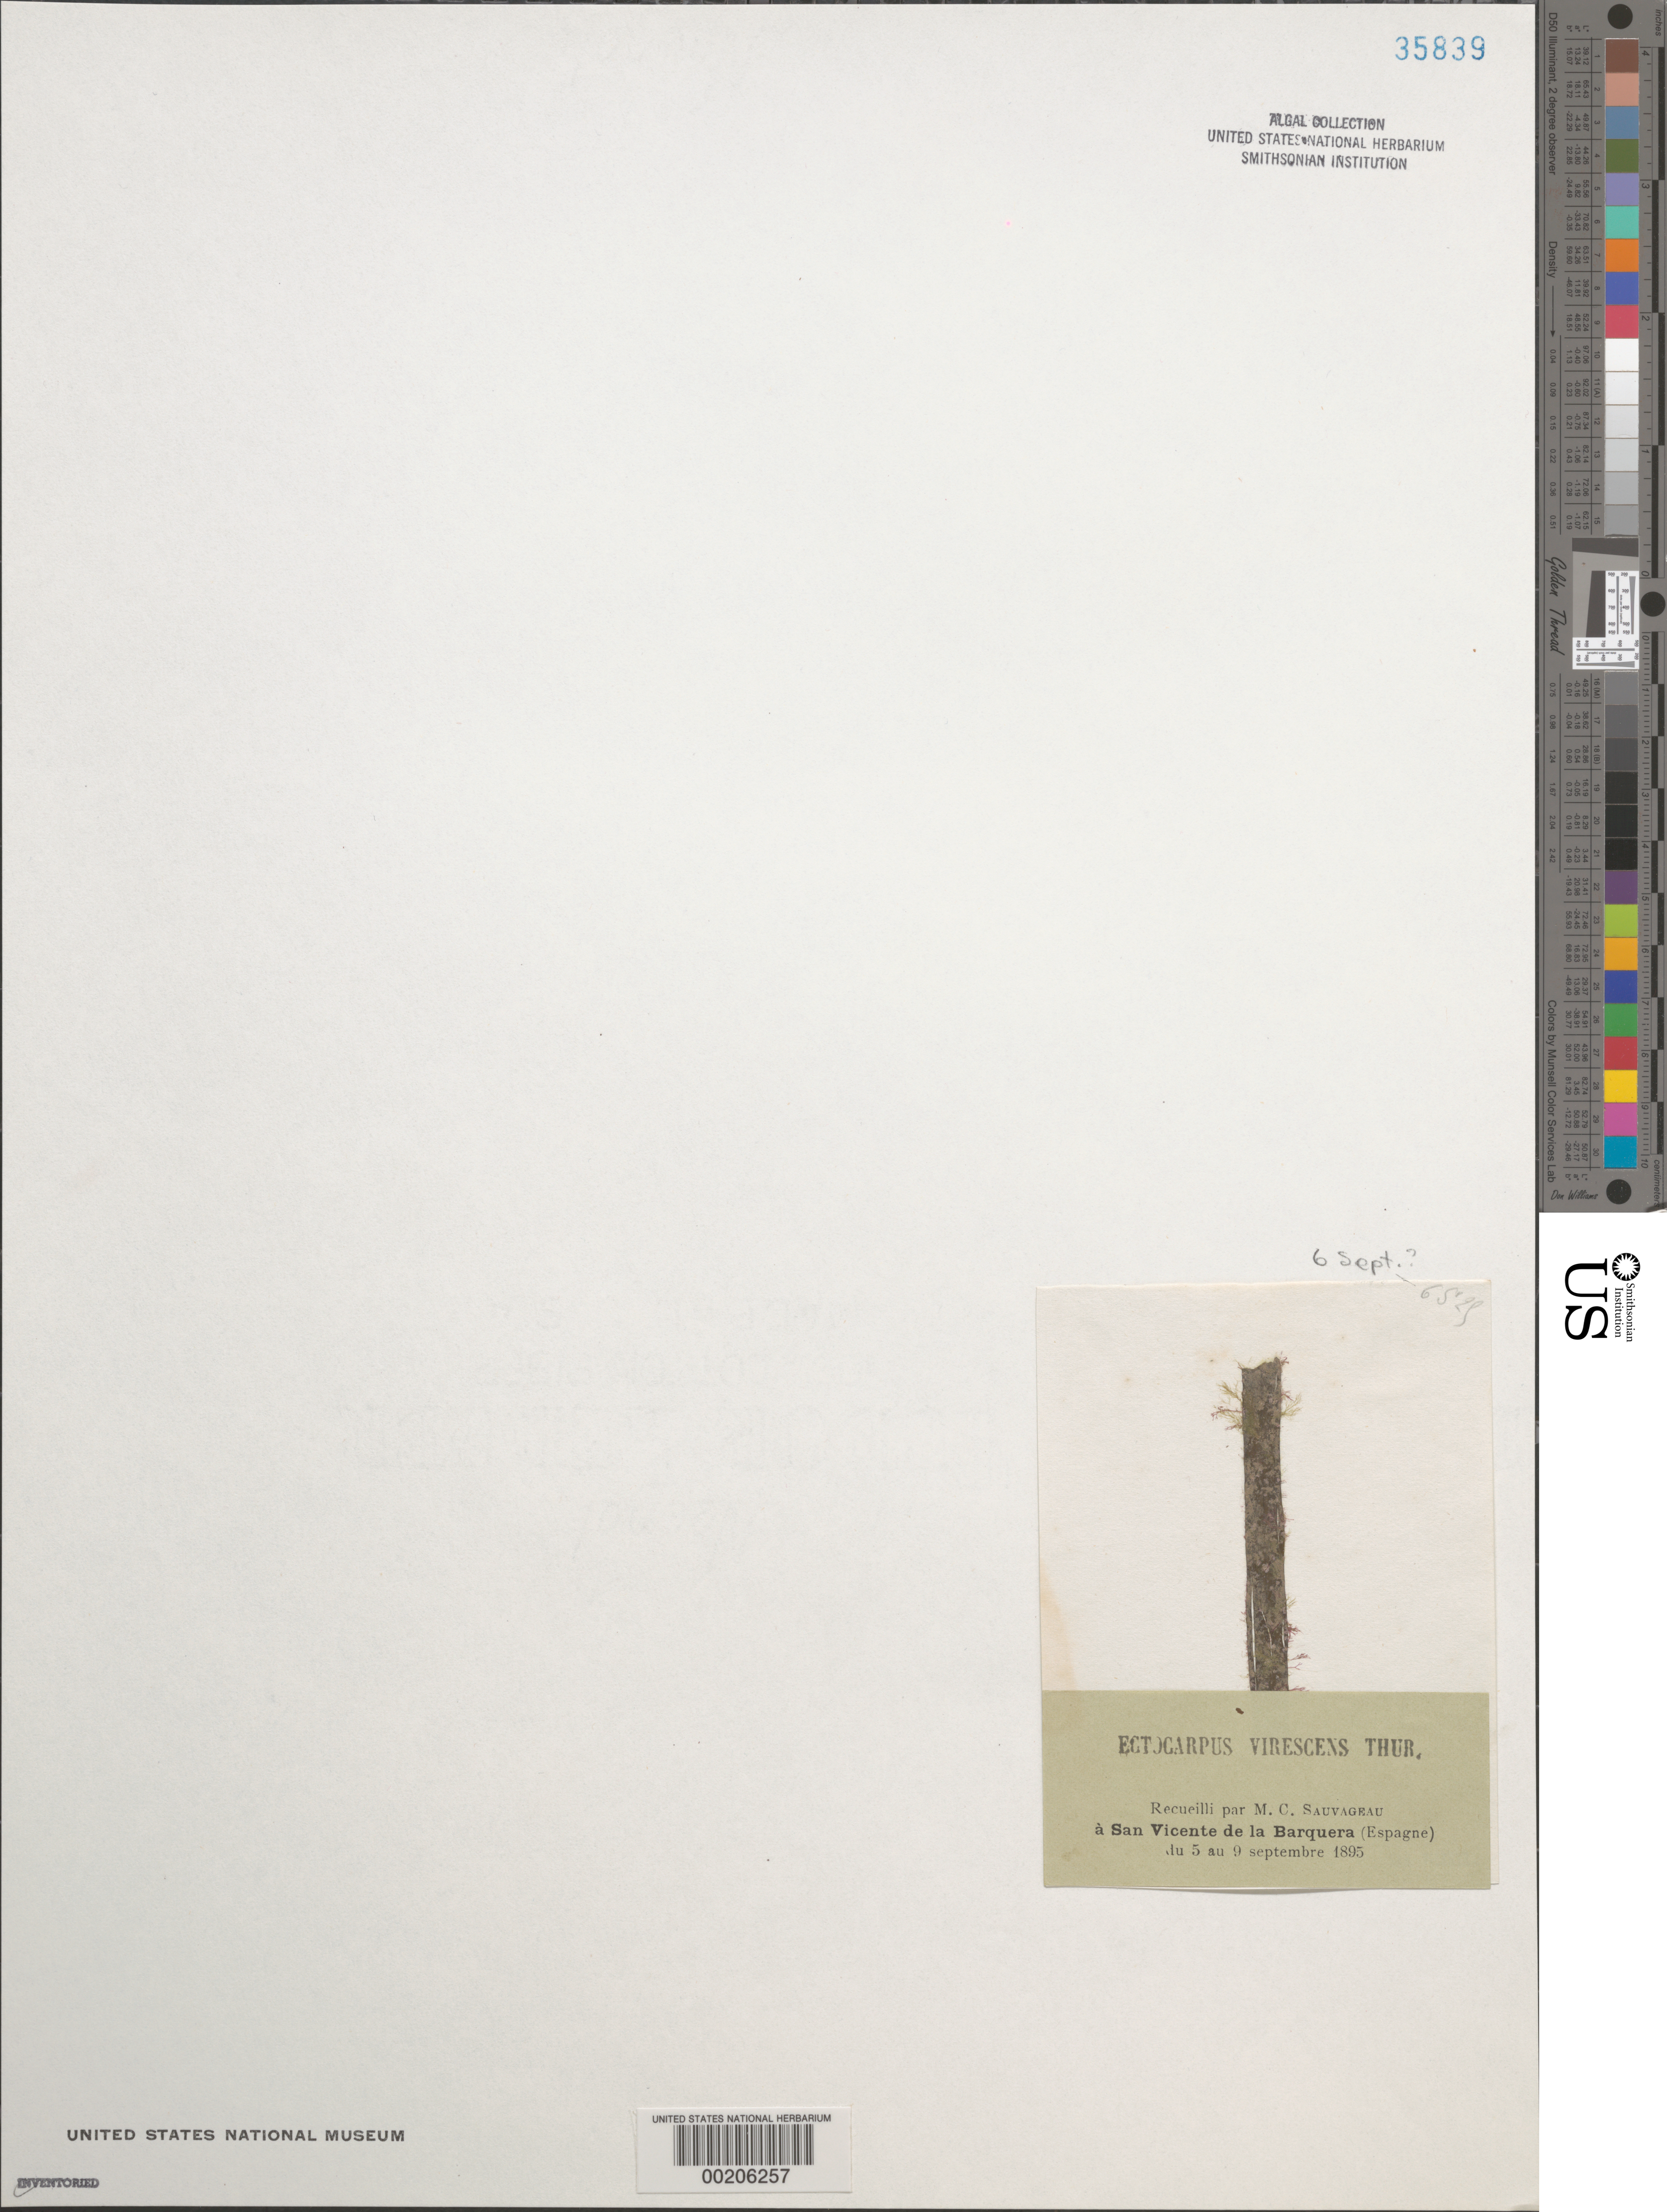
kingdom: Chromista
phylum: Ochrophyta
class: Phaeophyceae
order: Ectocarpales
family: Acinetosporaceae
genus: Feldmannia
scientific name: Feldmannia mitchelliae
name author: (Harv.) H.-S. Kim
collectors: C. F. Sauvageau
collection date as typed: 06 Sep 1895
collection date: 1895-09-06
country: Spain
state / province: Cantabria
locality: San vicente de la barquera. Santander.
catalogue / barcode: US 35839